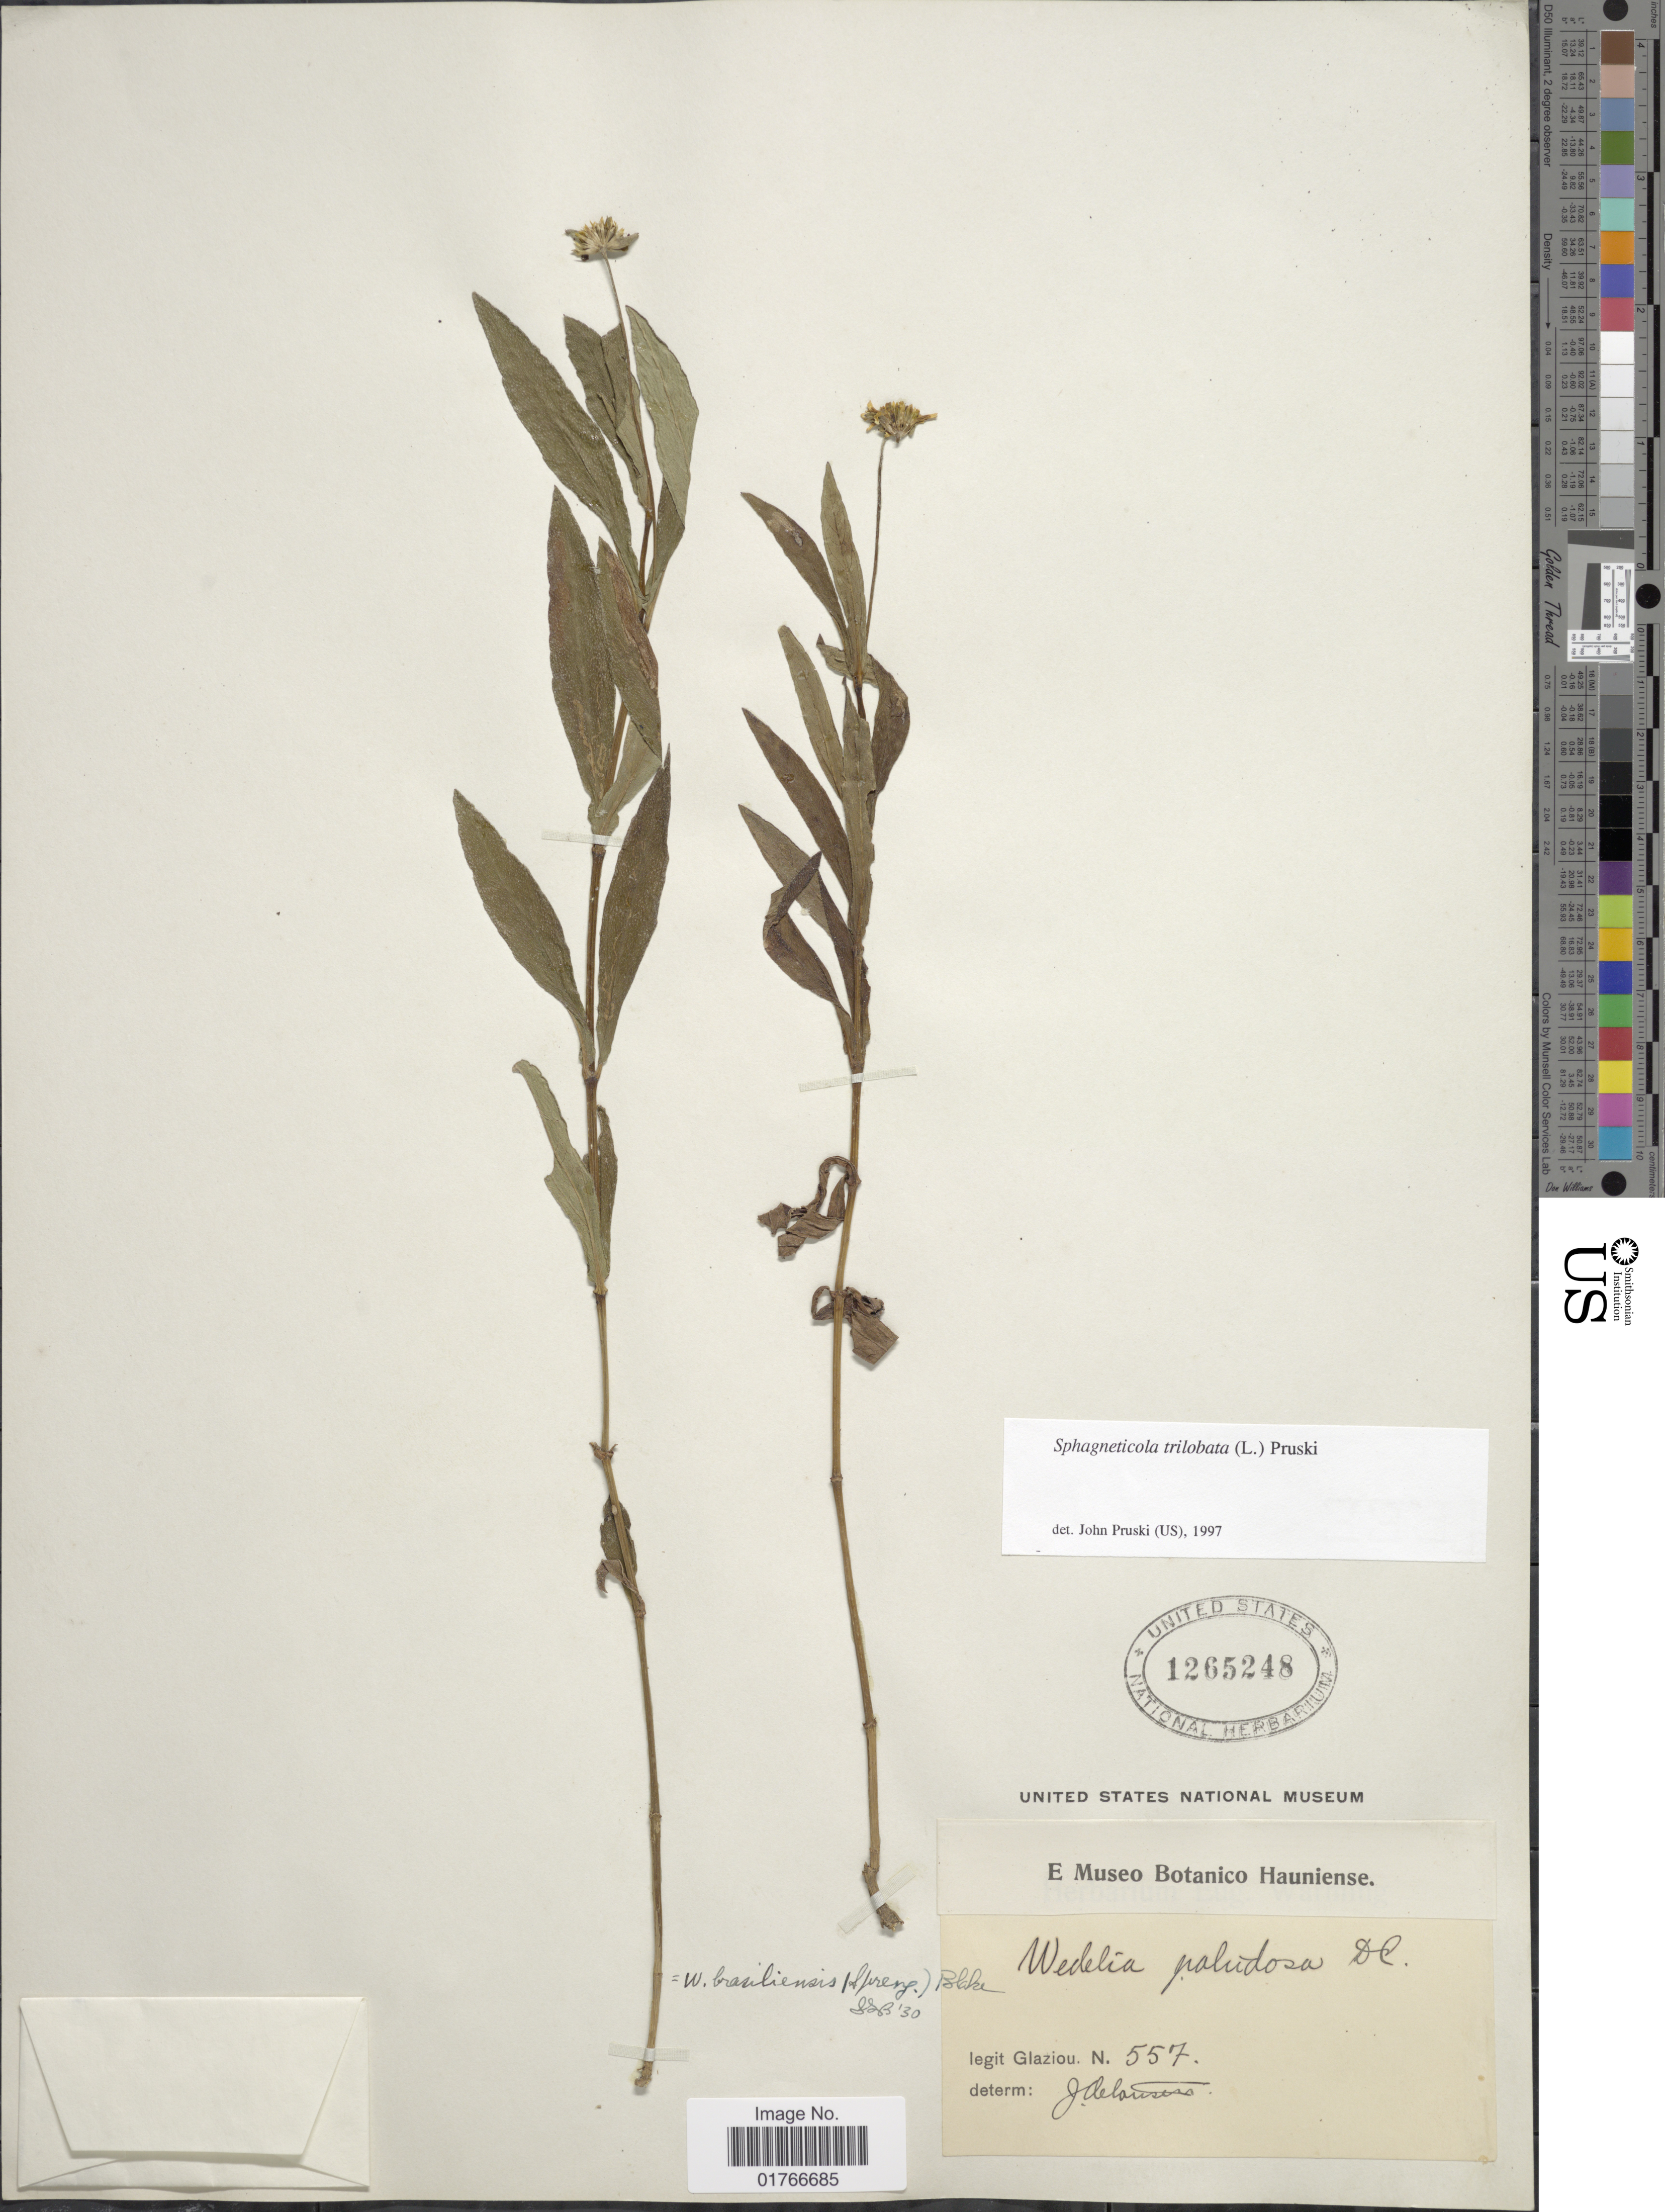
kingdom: Plantae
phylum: Tracheophyta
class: Magnoliopsida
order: Asterales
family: Asteraceae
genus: Sphagneticola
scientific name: Sphagneticola trilobata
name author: (L.) Pruski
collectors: Glaziou, --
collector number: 557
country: Cuba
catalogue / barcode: US 1265248